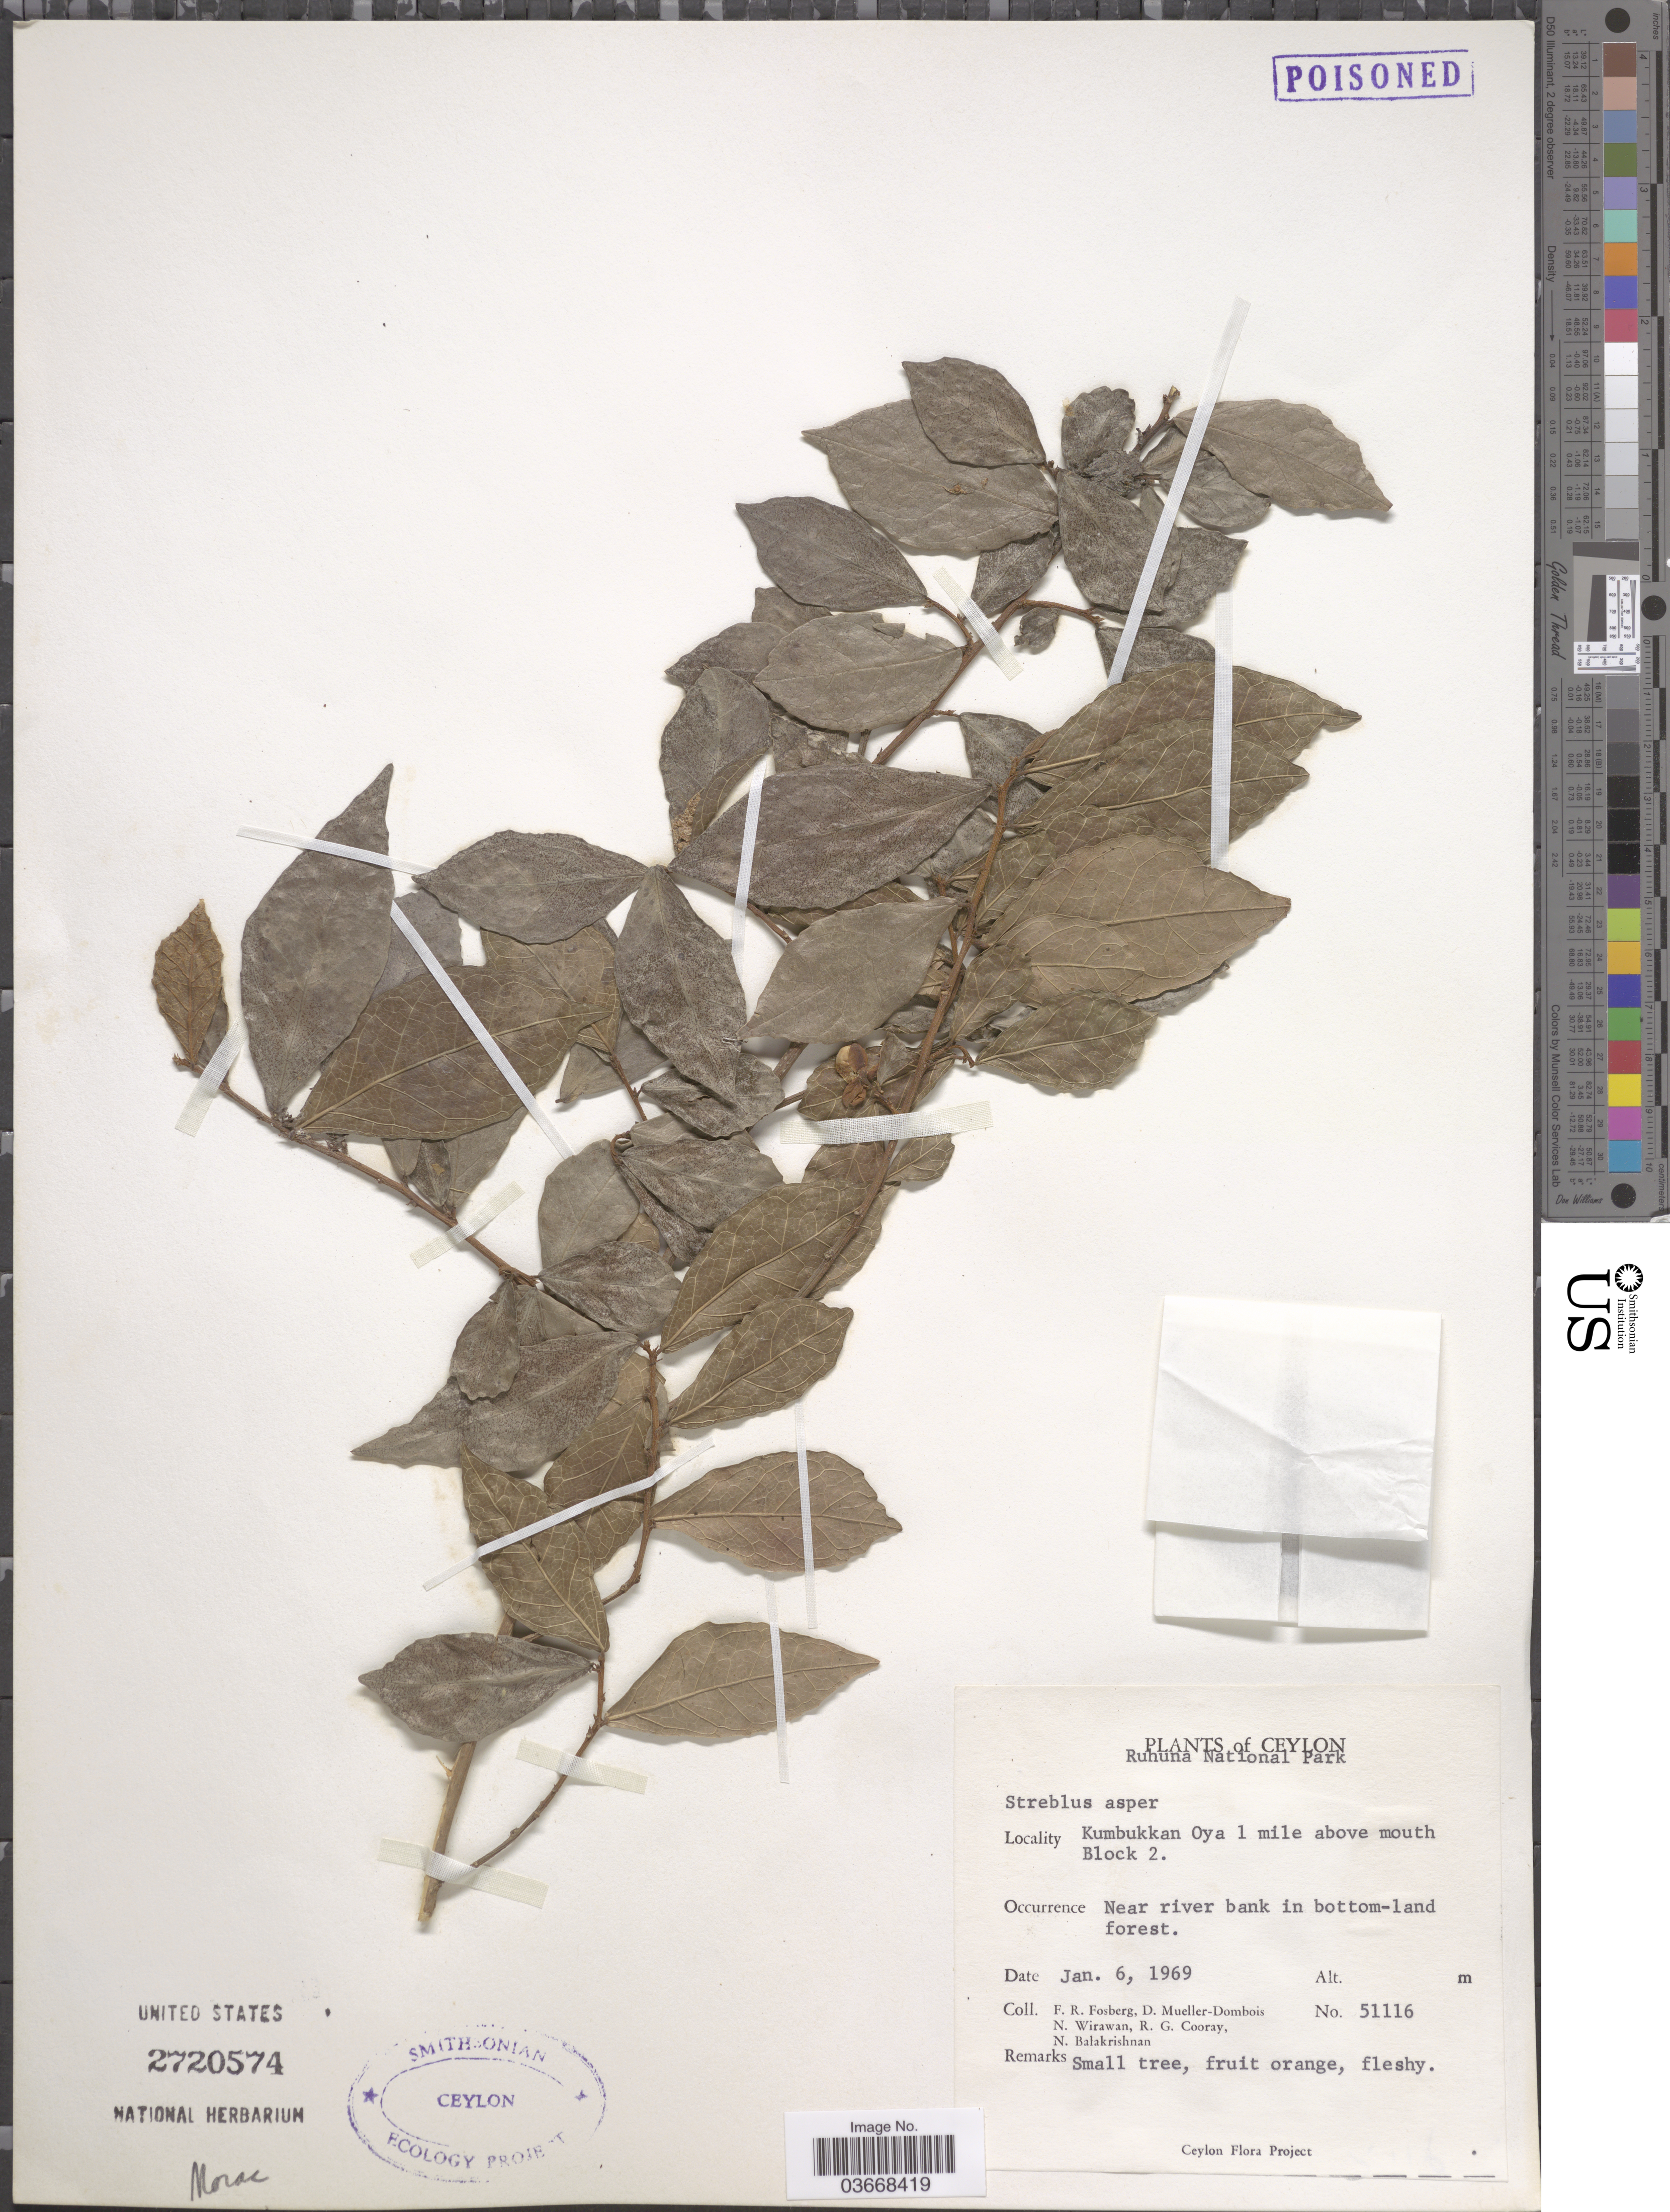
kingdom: Plantae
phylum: Tracheophyta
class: Magnoliopsida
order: Rosales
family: Moraceae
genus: Streblus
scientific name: Streblus asper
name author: Lour.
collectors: F. R. Fosberg, D. Mueller-Dombois, N. Wirawan, R. Cooray & N. Balakrishnan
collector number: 51116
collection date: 1969-01-06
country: Sri Lanka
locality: Ceylon. Ruhuna National Park. Kumbukkan Oya 1 mile above mouth Block 2. Near river bank in bottom-land forest.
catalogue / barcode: US 2720574